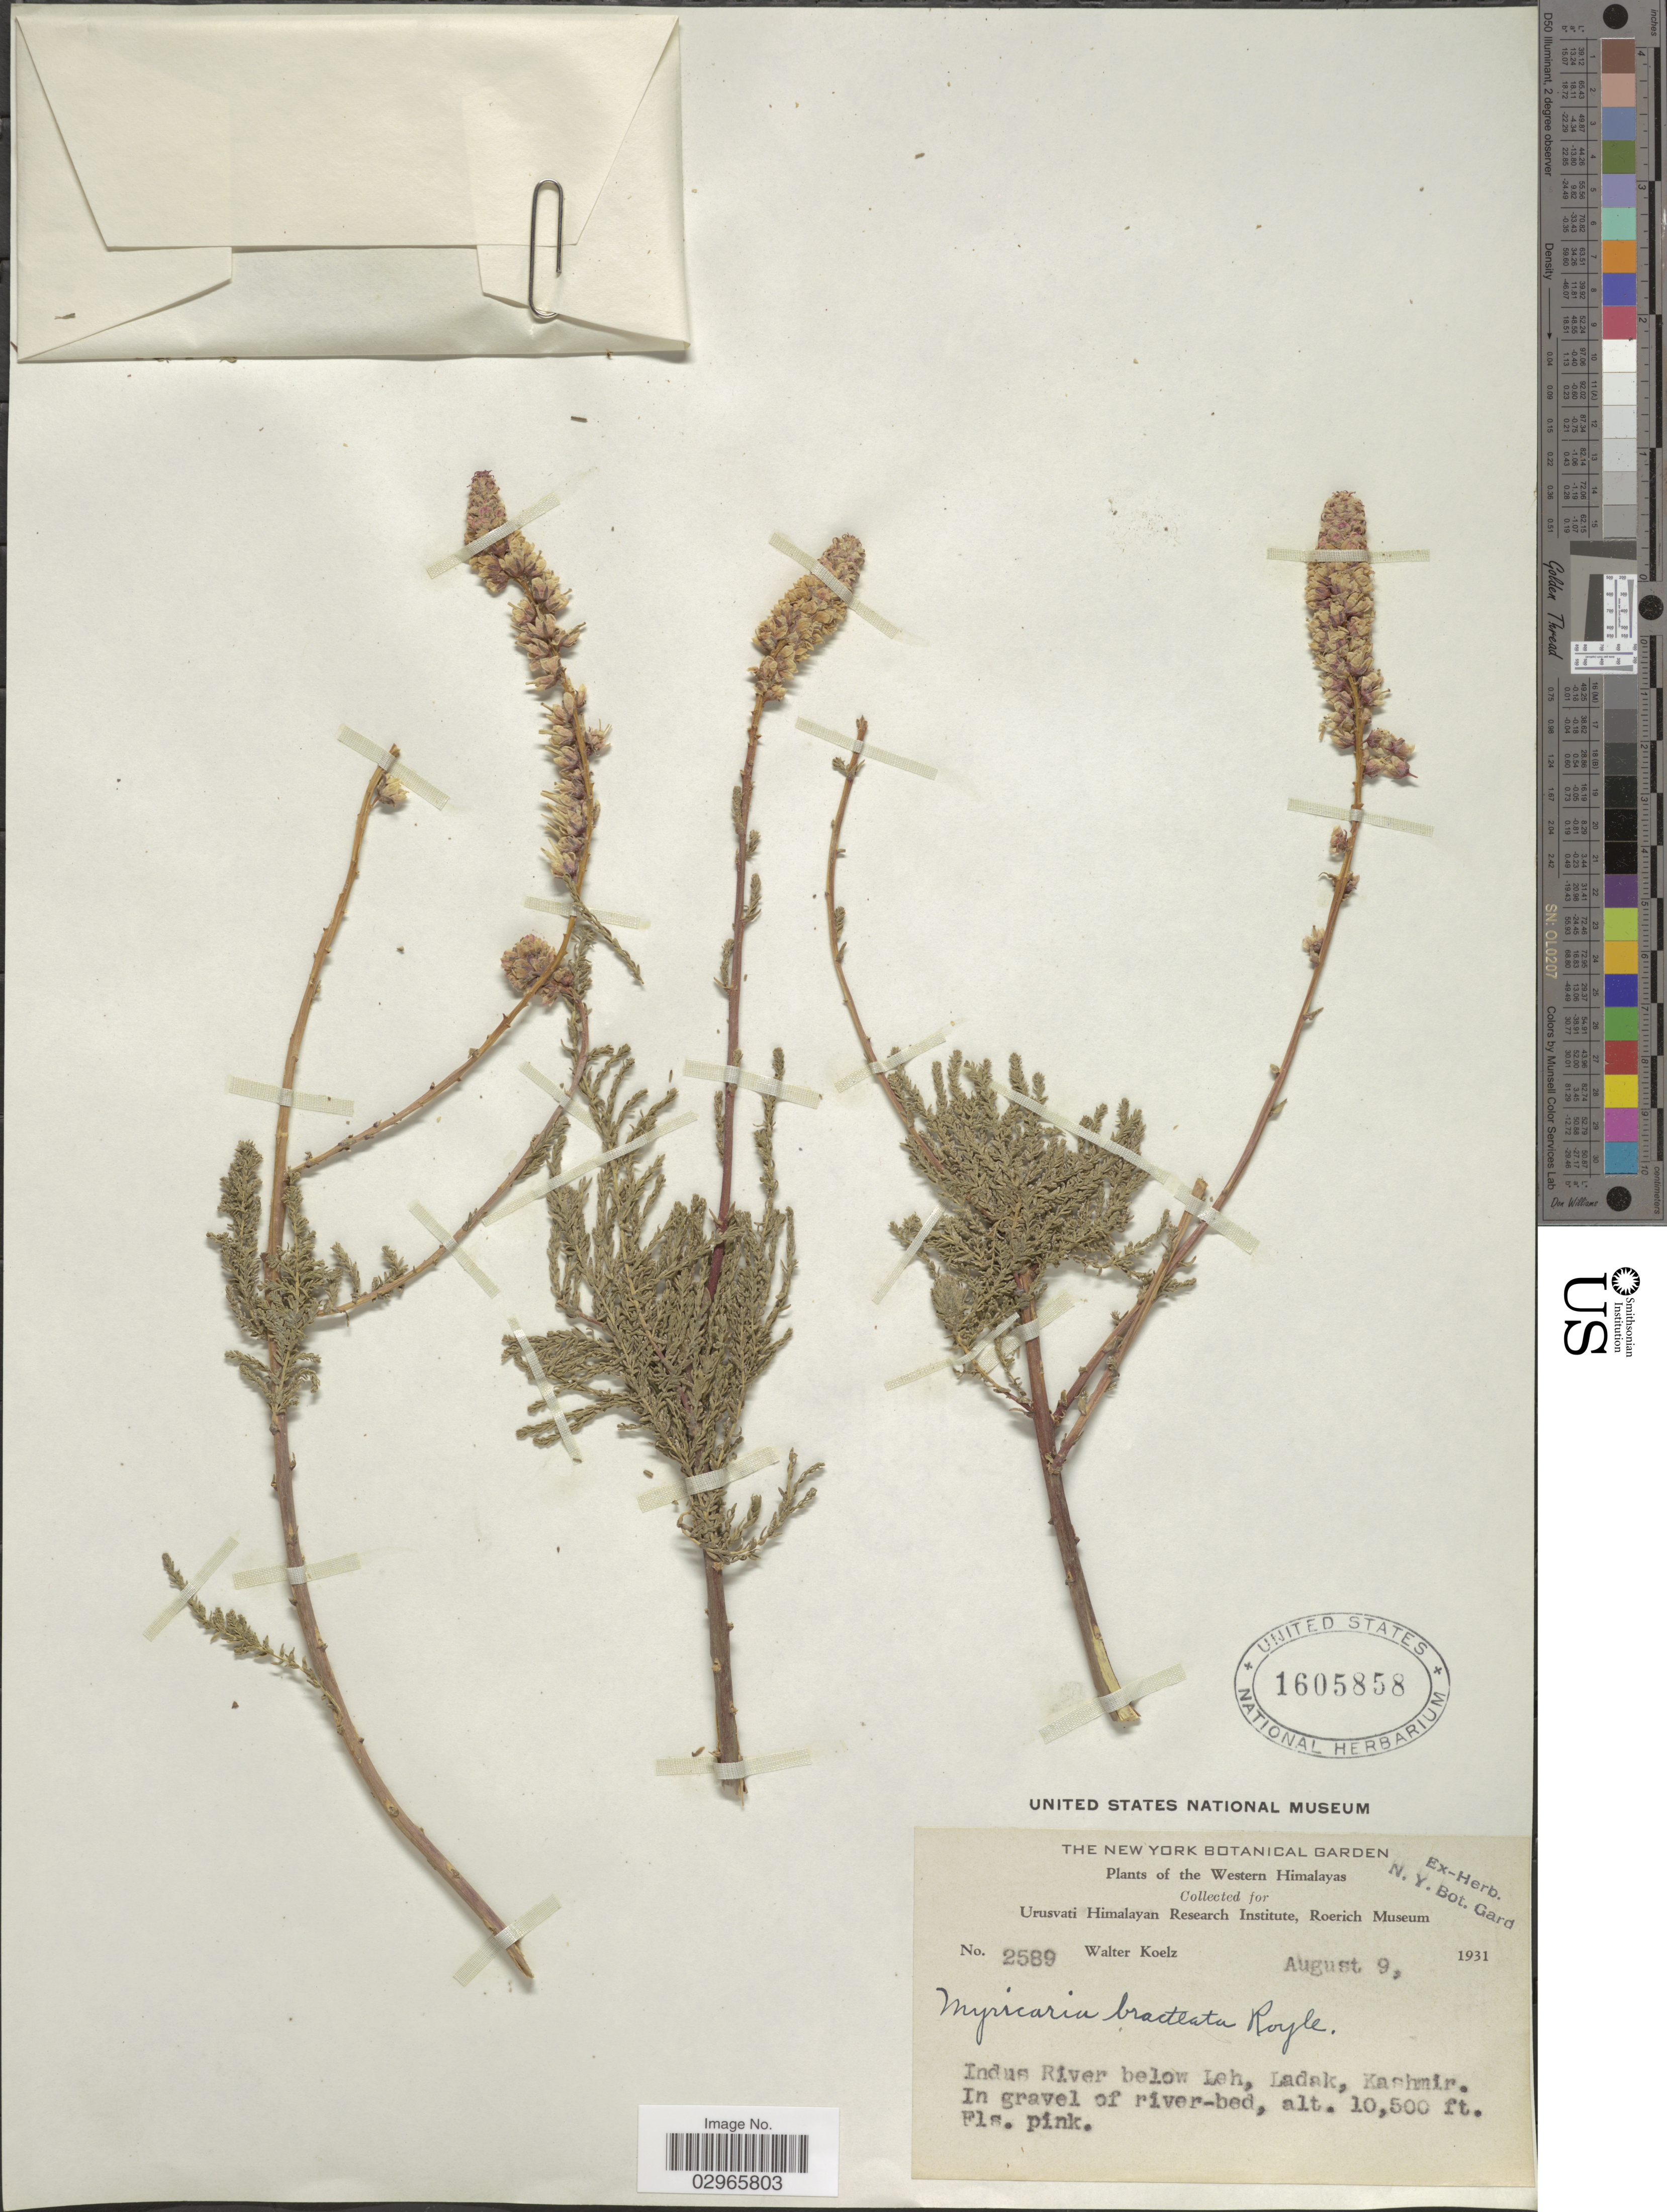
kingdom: Plantae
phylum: Tracheophyta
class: Magnoliopsida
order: Caryophyllales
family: Tamaricaceae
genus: Myricaria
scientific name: Myricaria bracteata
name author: Royle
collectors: W. N. Koelz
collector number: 2589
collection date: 1931-08-09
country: India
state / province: Ladakh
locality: Western Himalayas. Indus River below Leh, Ladak, Kashmir.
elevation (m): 3200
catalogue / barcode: US 1605858